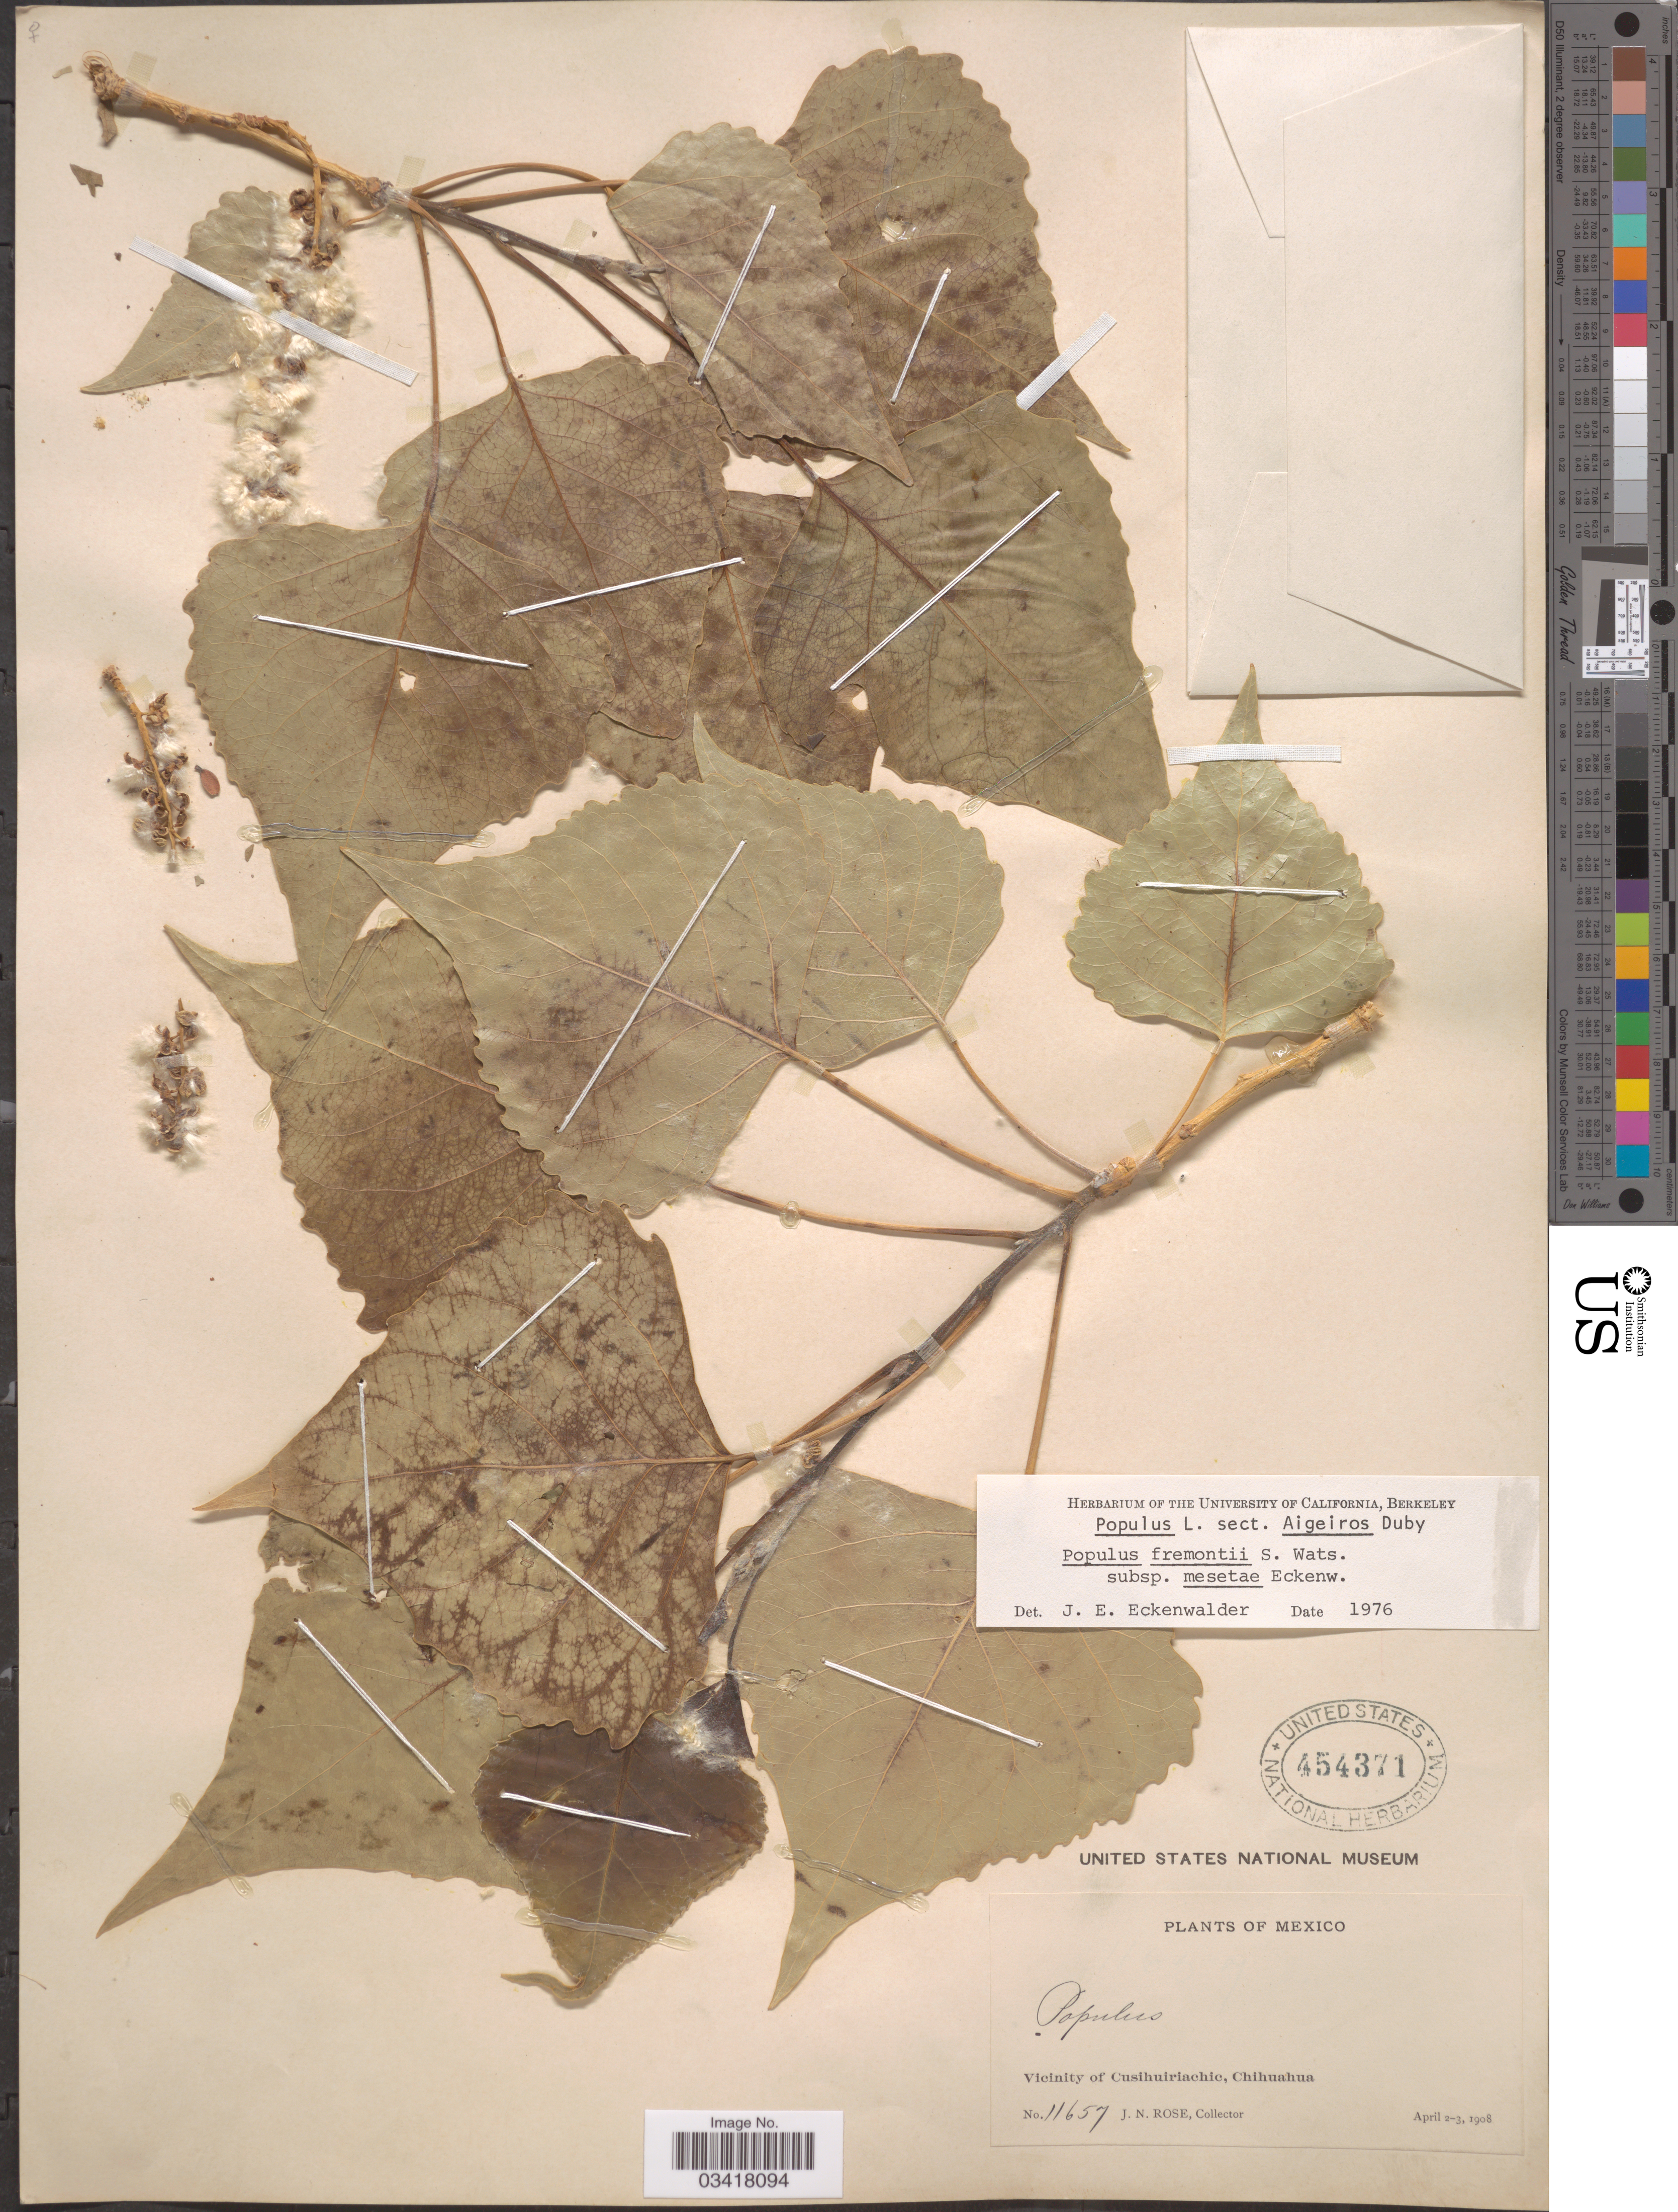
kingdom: Plantae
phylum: Tracheophyta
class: Magnoliopsida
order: Malpighiales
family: Salicaceae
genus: Populus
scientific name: Populus fremontii subsp. mesetae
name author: Eckenw.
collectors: J. S. Rose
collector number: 11657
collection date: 1908-04-02/1908-04-03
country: Mexico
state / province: Chihuahua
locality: Vicinity of Cusihuiriachic.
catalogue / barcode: US 454371